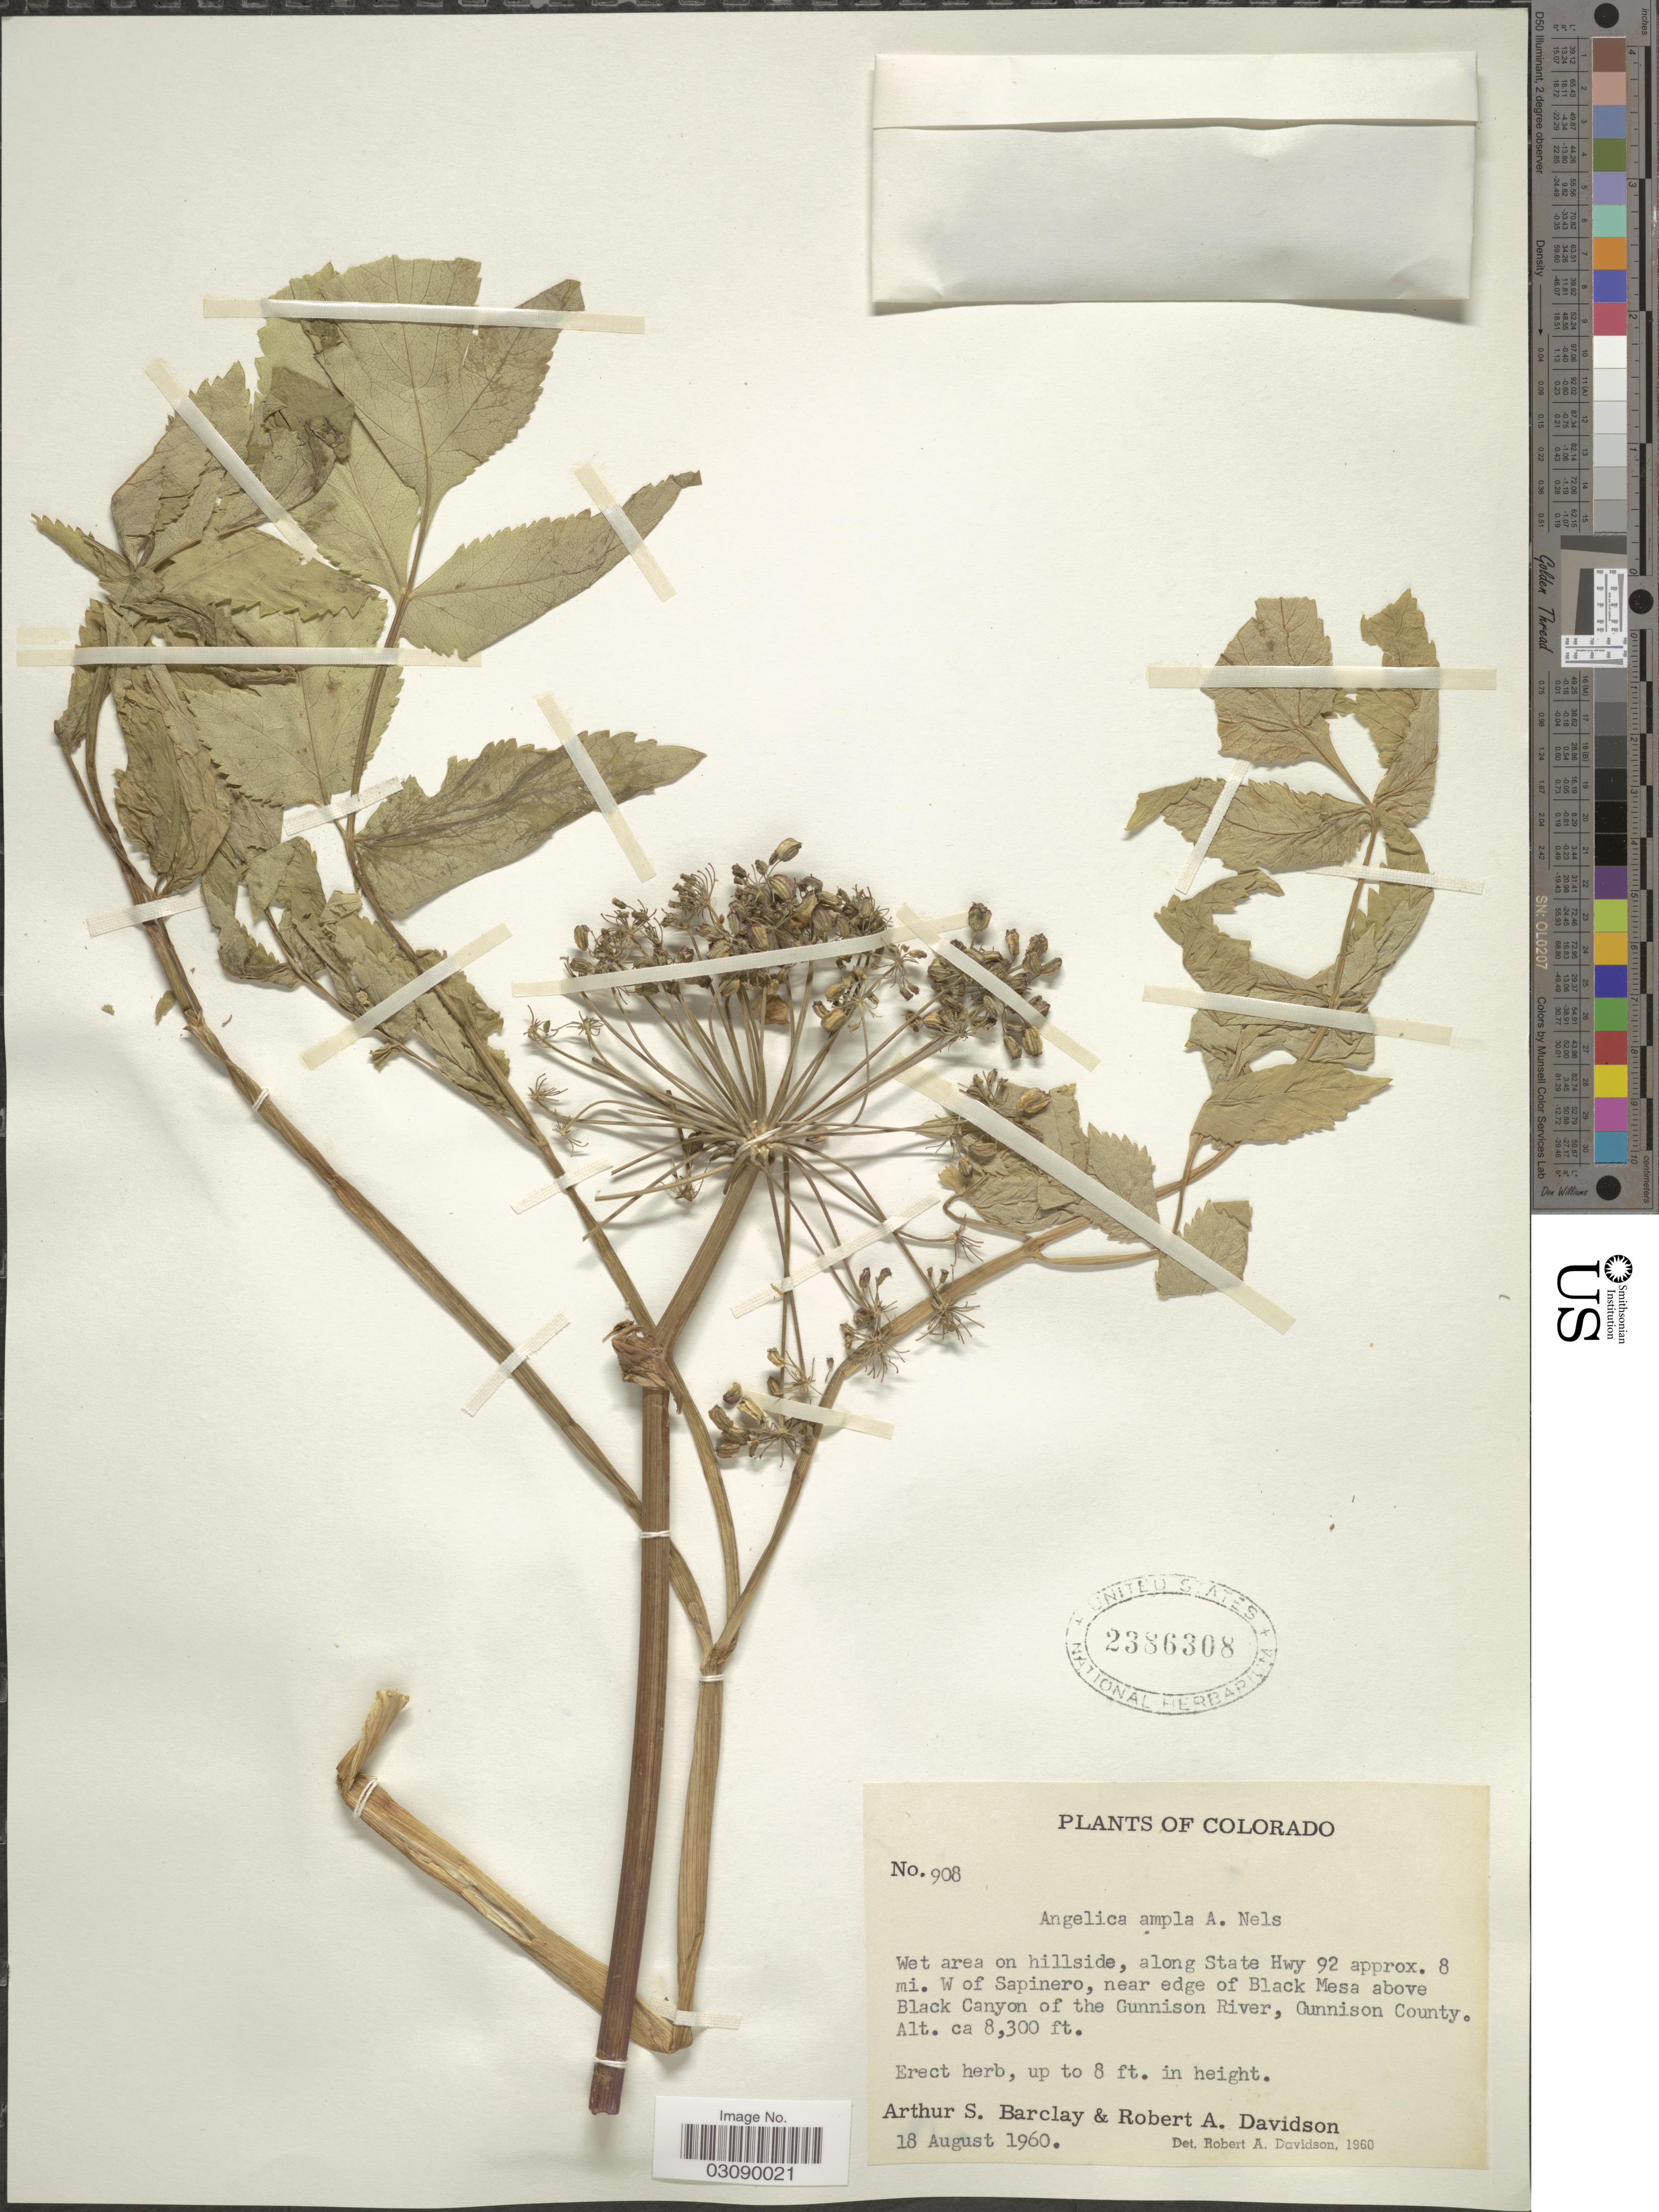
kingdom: Plantae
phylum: Tracheophyta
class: Magnoliopsida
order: Apiales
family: Apiaceae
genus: Angelica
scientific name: Angelica ampla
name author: A. Nelson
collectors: A. S. Barclay & R. A. Davidson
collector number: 908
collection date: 1960-08-18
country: United States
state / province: Colorado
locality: Wet area on hillside, along State Hwy 92 approx. 8 mi. W of Sapinero, near edge of Black Mesa above Black Canyon of the Gunnison River, Gunnison County.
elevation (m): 2530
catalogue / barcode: US 2386308